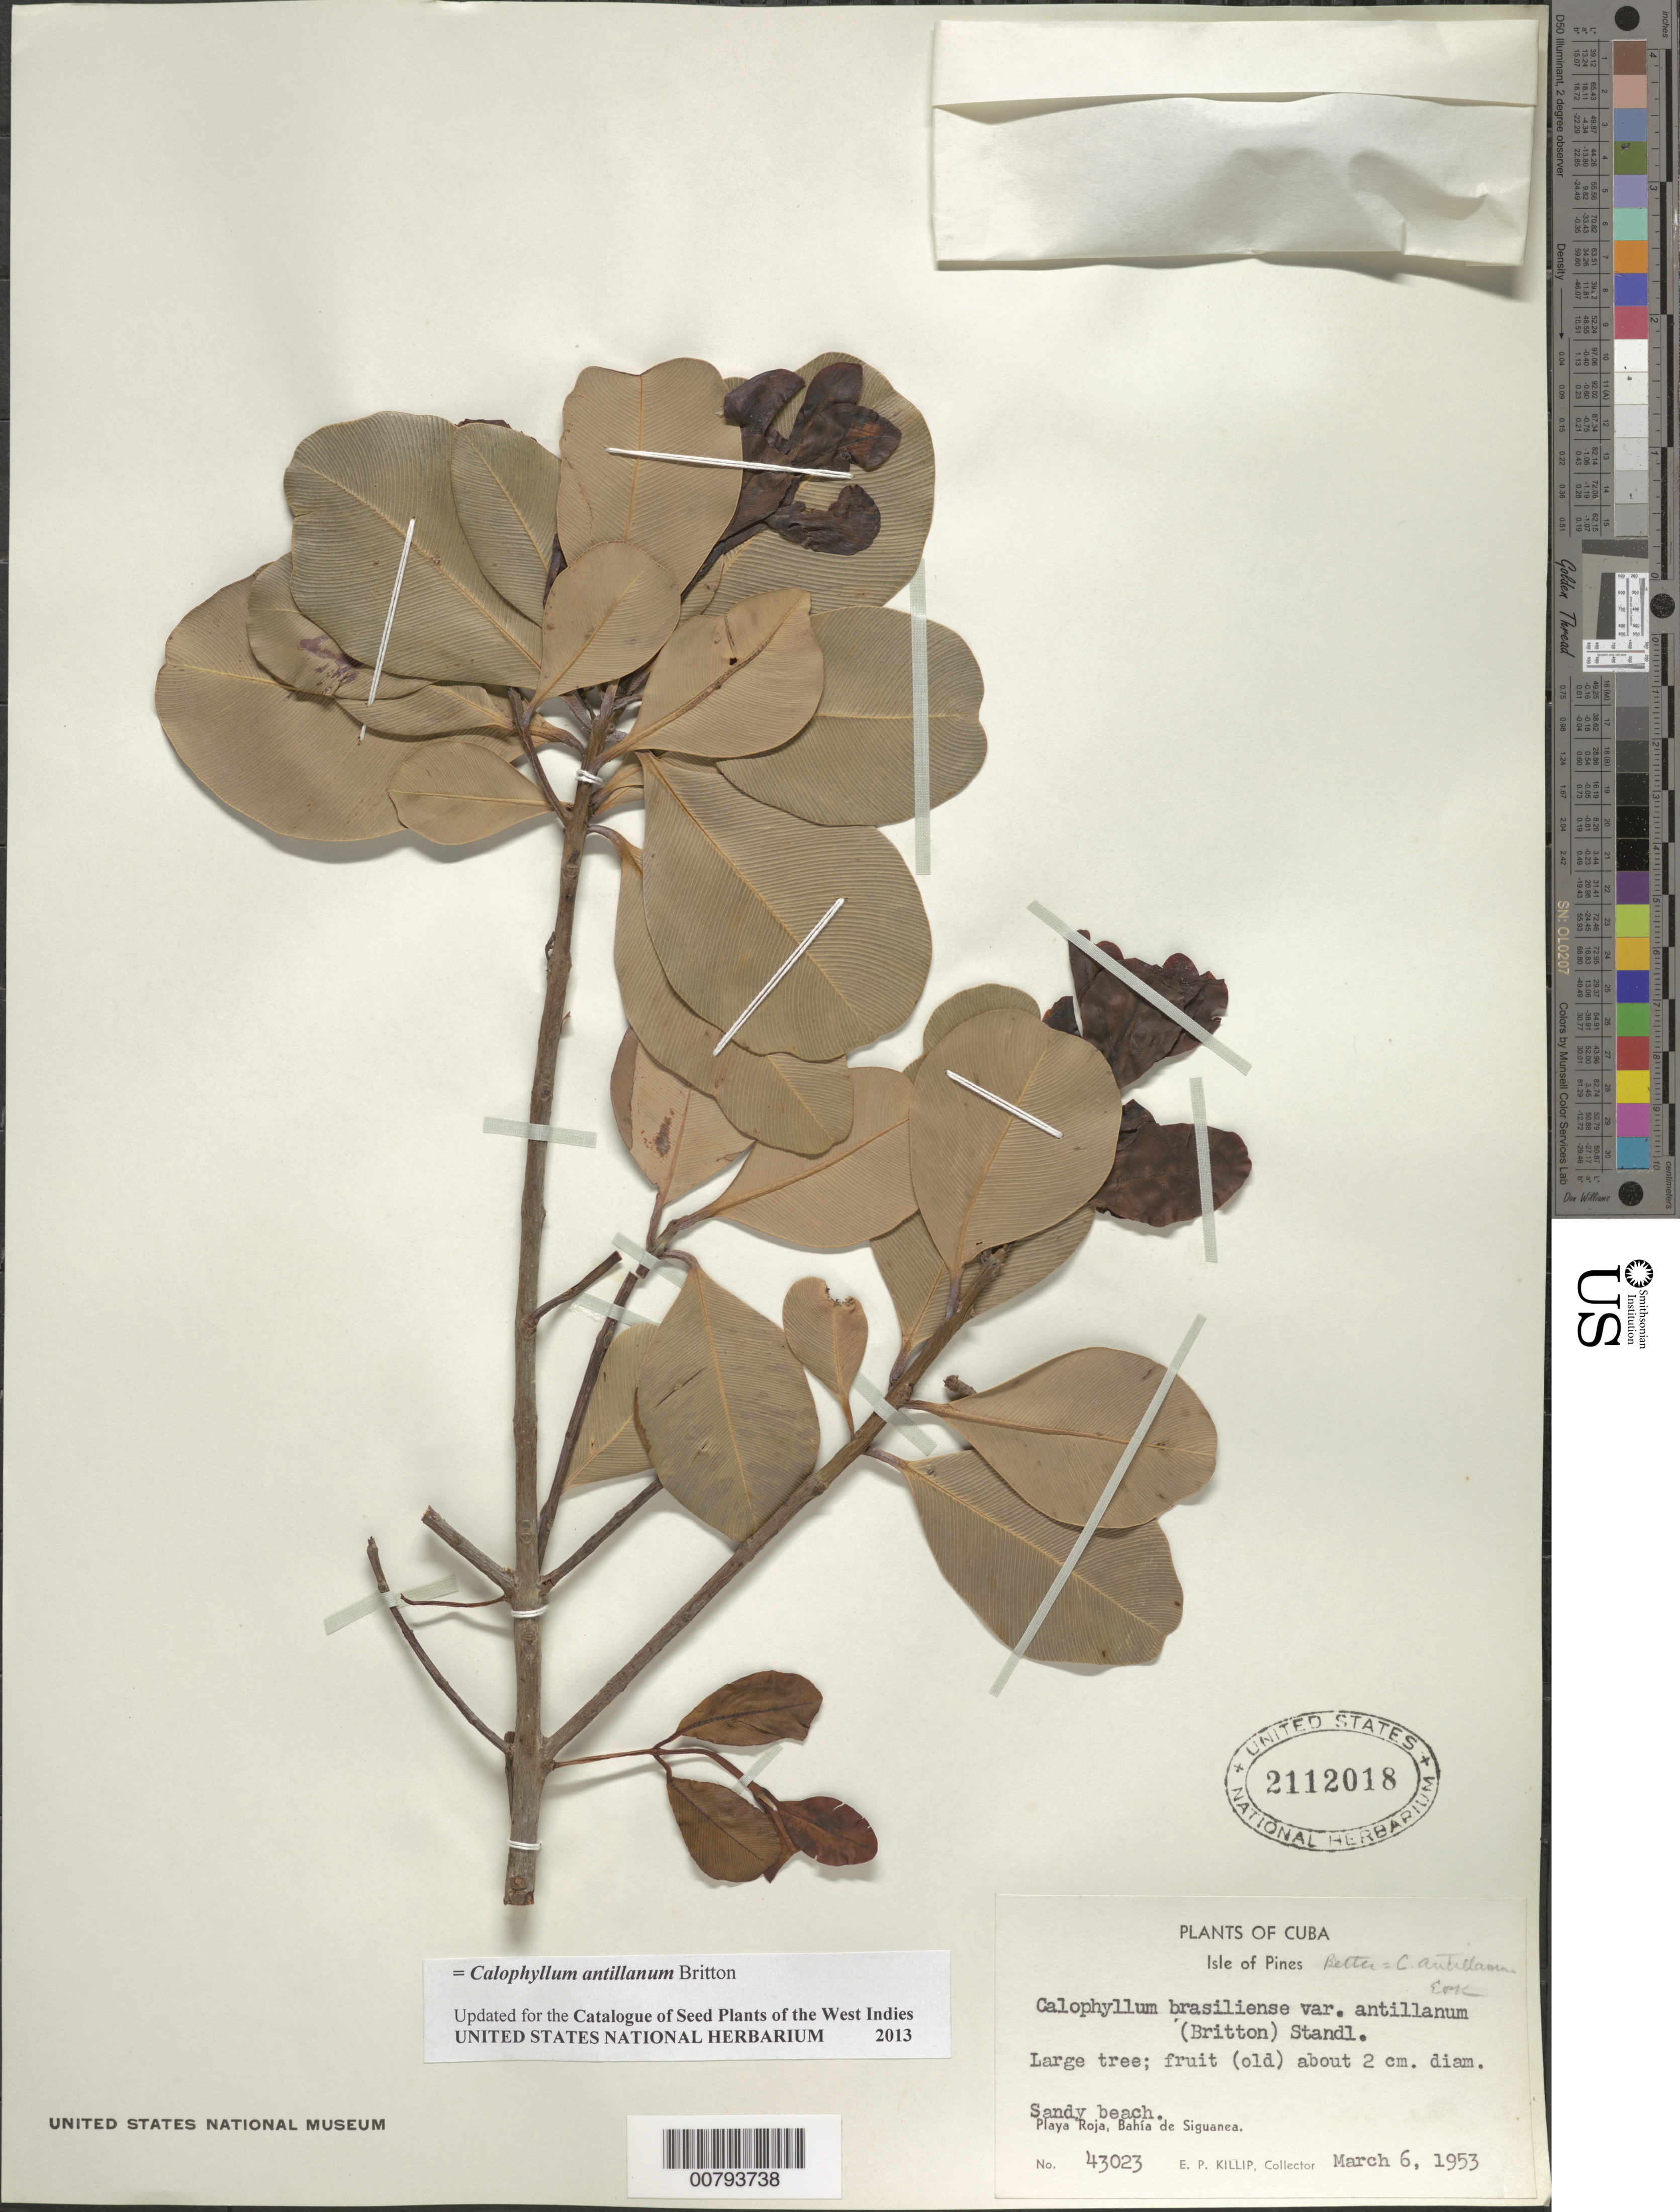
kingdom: Plantae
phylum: Tracheophyta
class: Magnoliopsida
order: Malpighiales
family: Calophyllaceae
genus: Calophyllum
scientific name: Calophyllum antillanum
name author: Britton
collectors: E. P. Killip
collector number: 43023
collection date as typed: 06 Mar 1953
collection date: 1953-03-06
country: Cuba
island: Isla de la Juventud (Isle of Pines)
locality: Playa Roja, Bahía de Siguanea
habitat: Sandy beach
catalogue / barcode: US 2112018